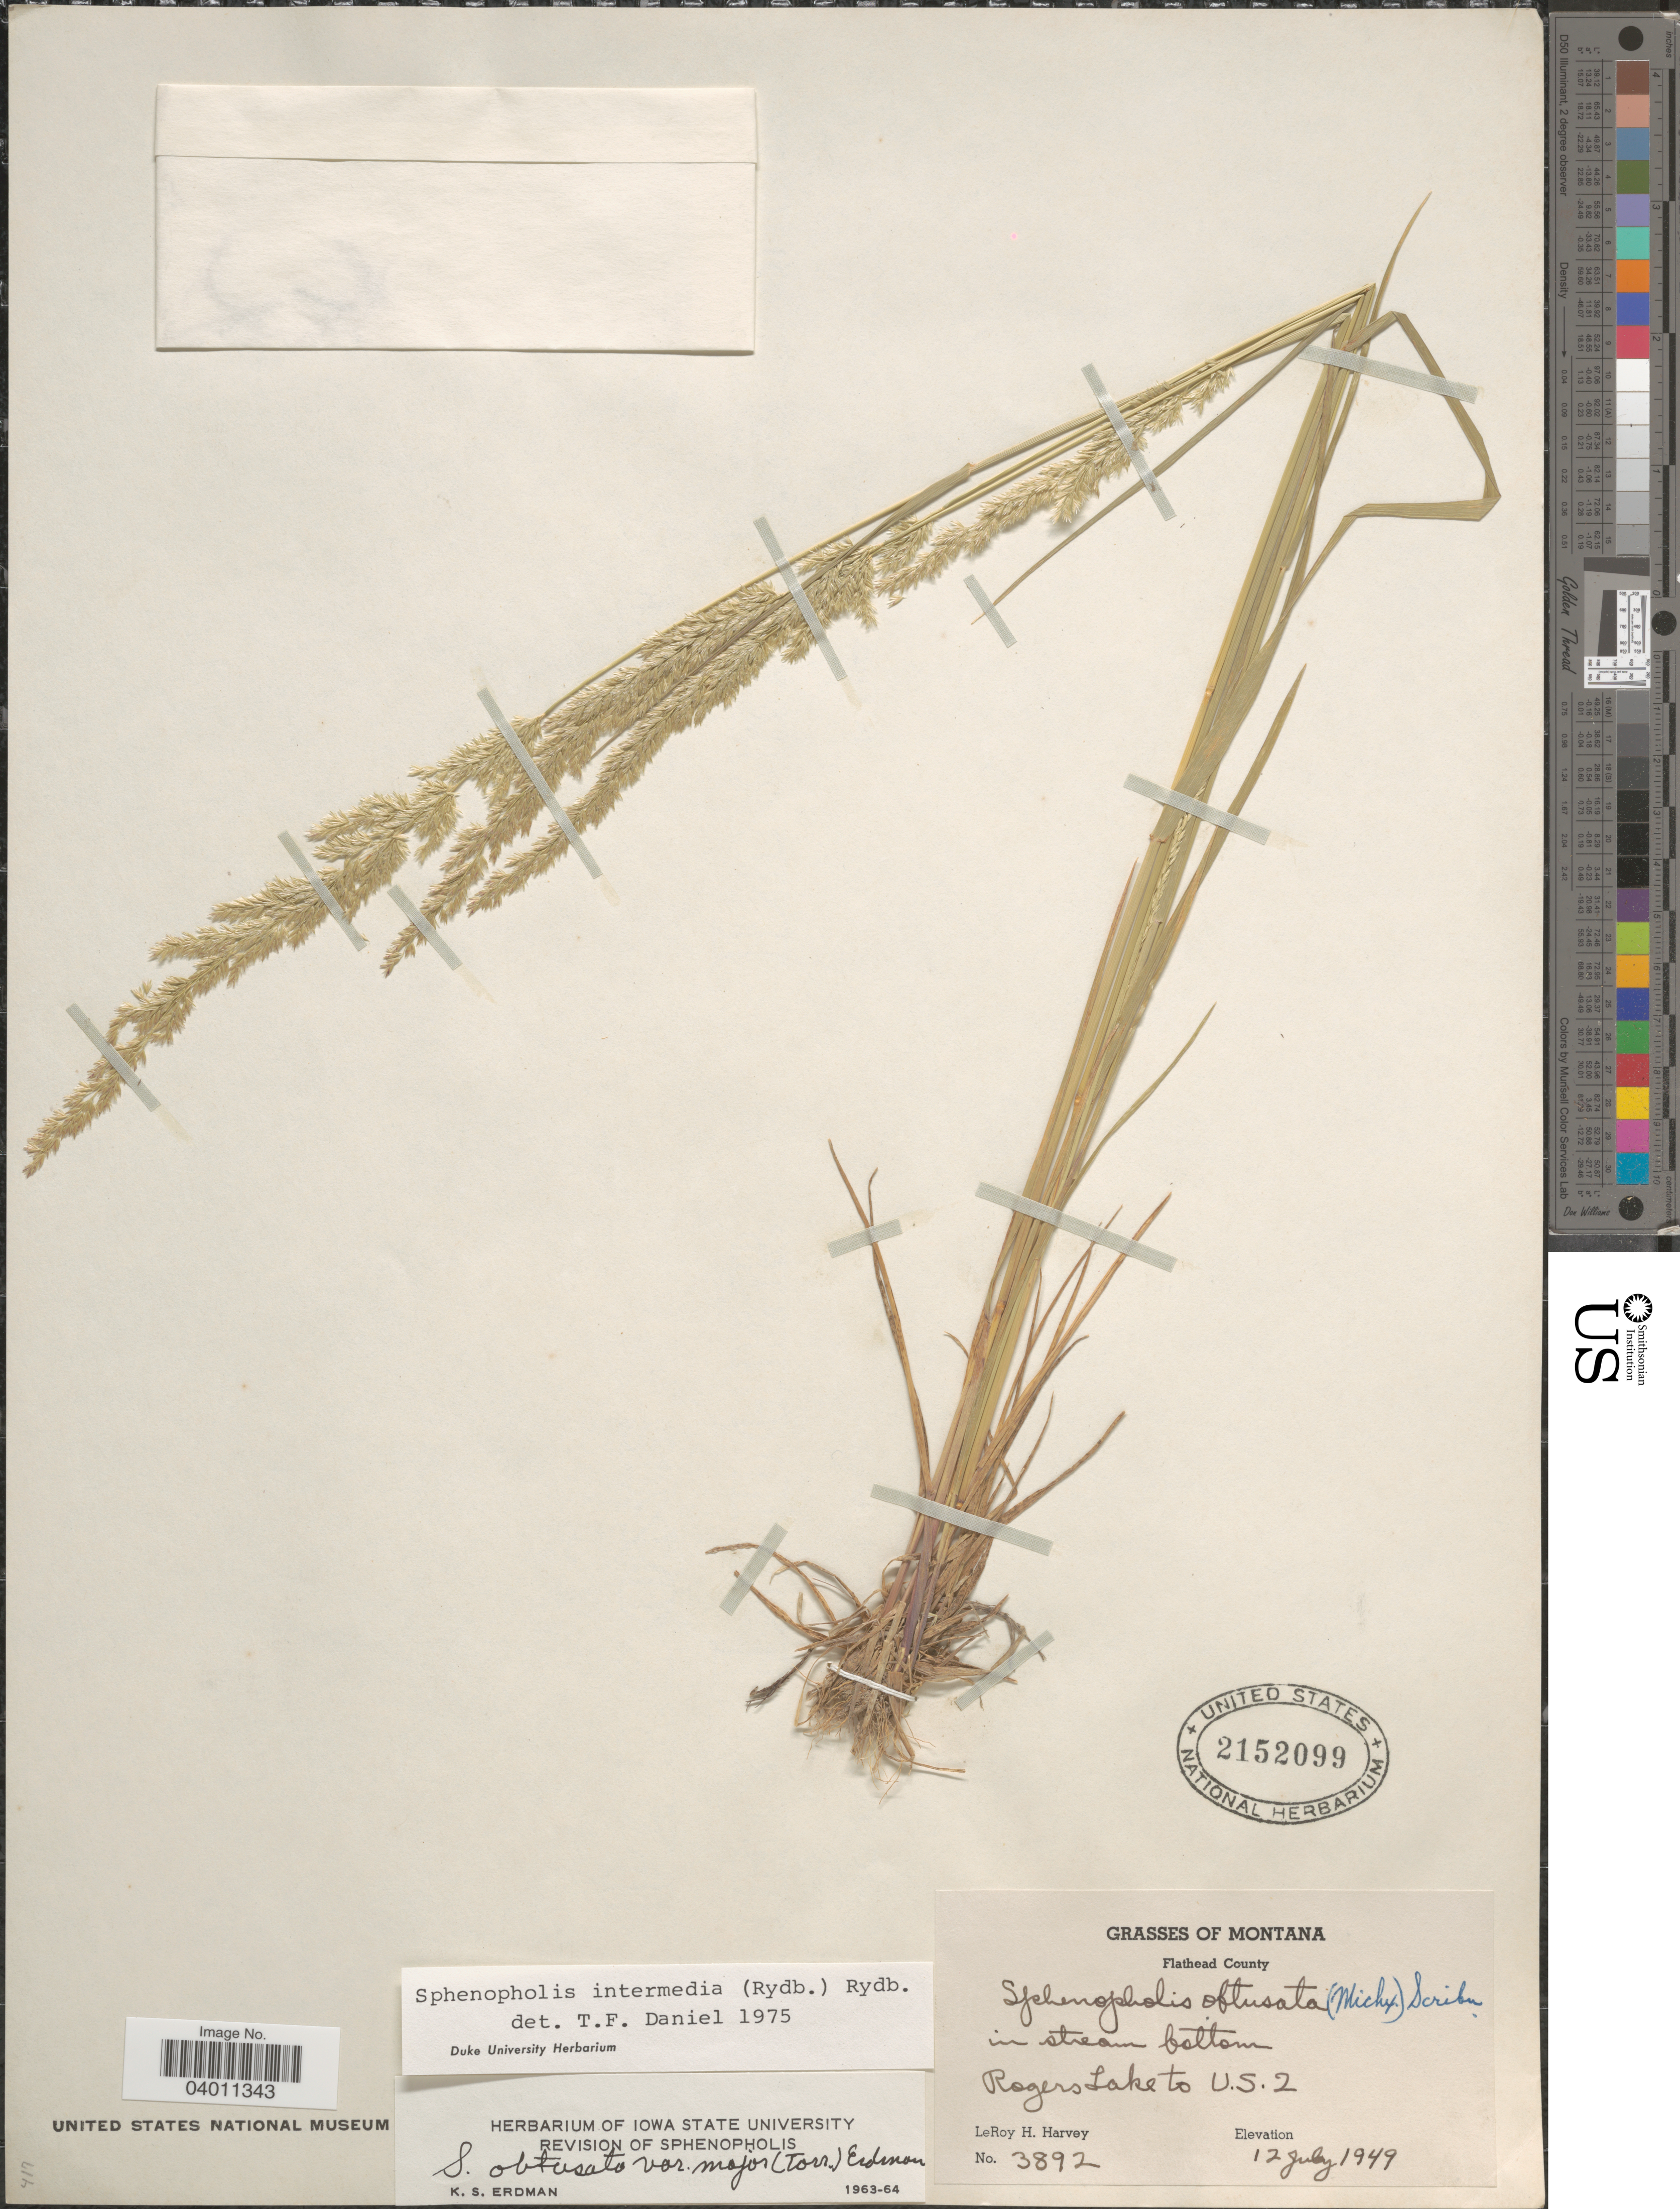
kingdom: Plantae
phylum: Tracheophyta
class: Liliopsida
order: Poales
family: Poaceae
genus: Sphenopholis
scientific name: Sphenopholis intermedia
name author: (Rydb.) Rydb.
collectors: L. H. Harvey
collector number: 3892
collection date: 1949-07-12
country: United States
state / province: Montana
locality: Flathead County. In stream bottom. Rogers Lake to U.S. 2. .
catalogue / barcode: US 2152099